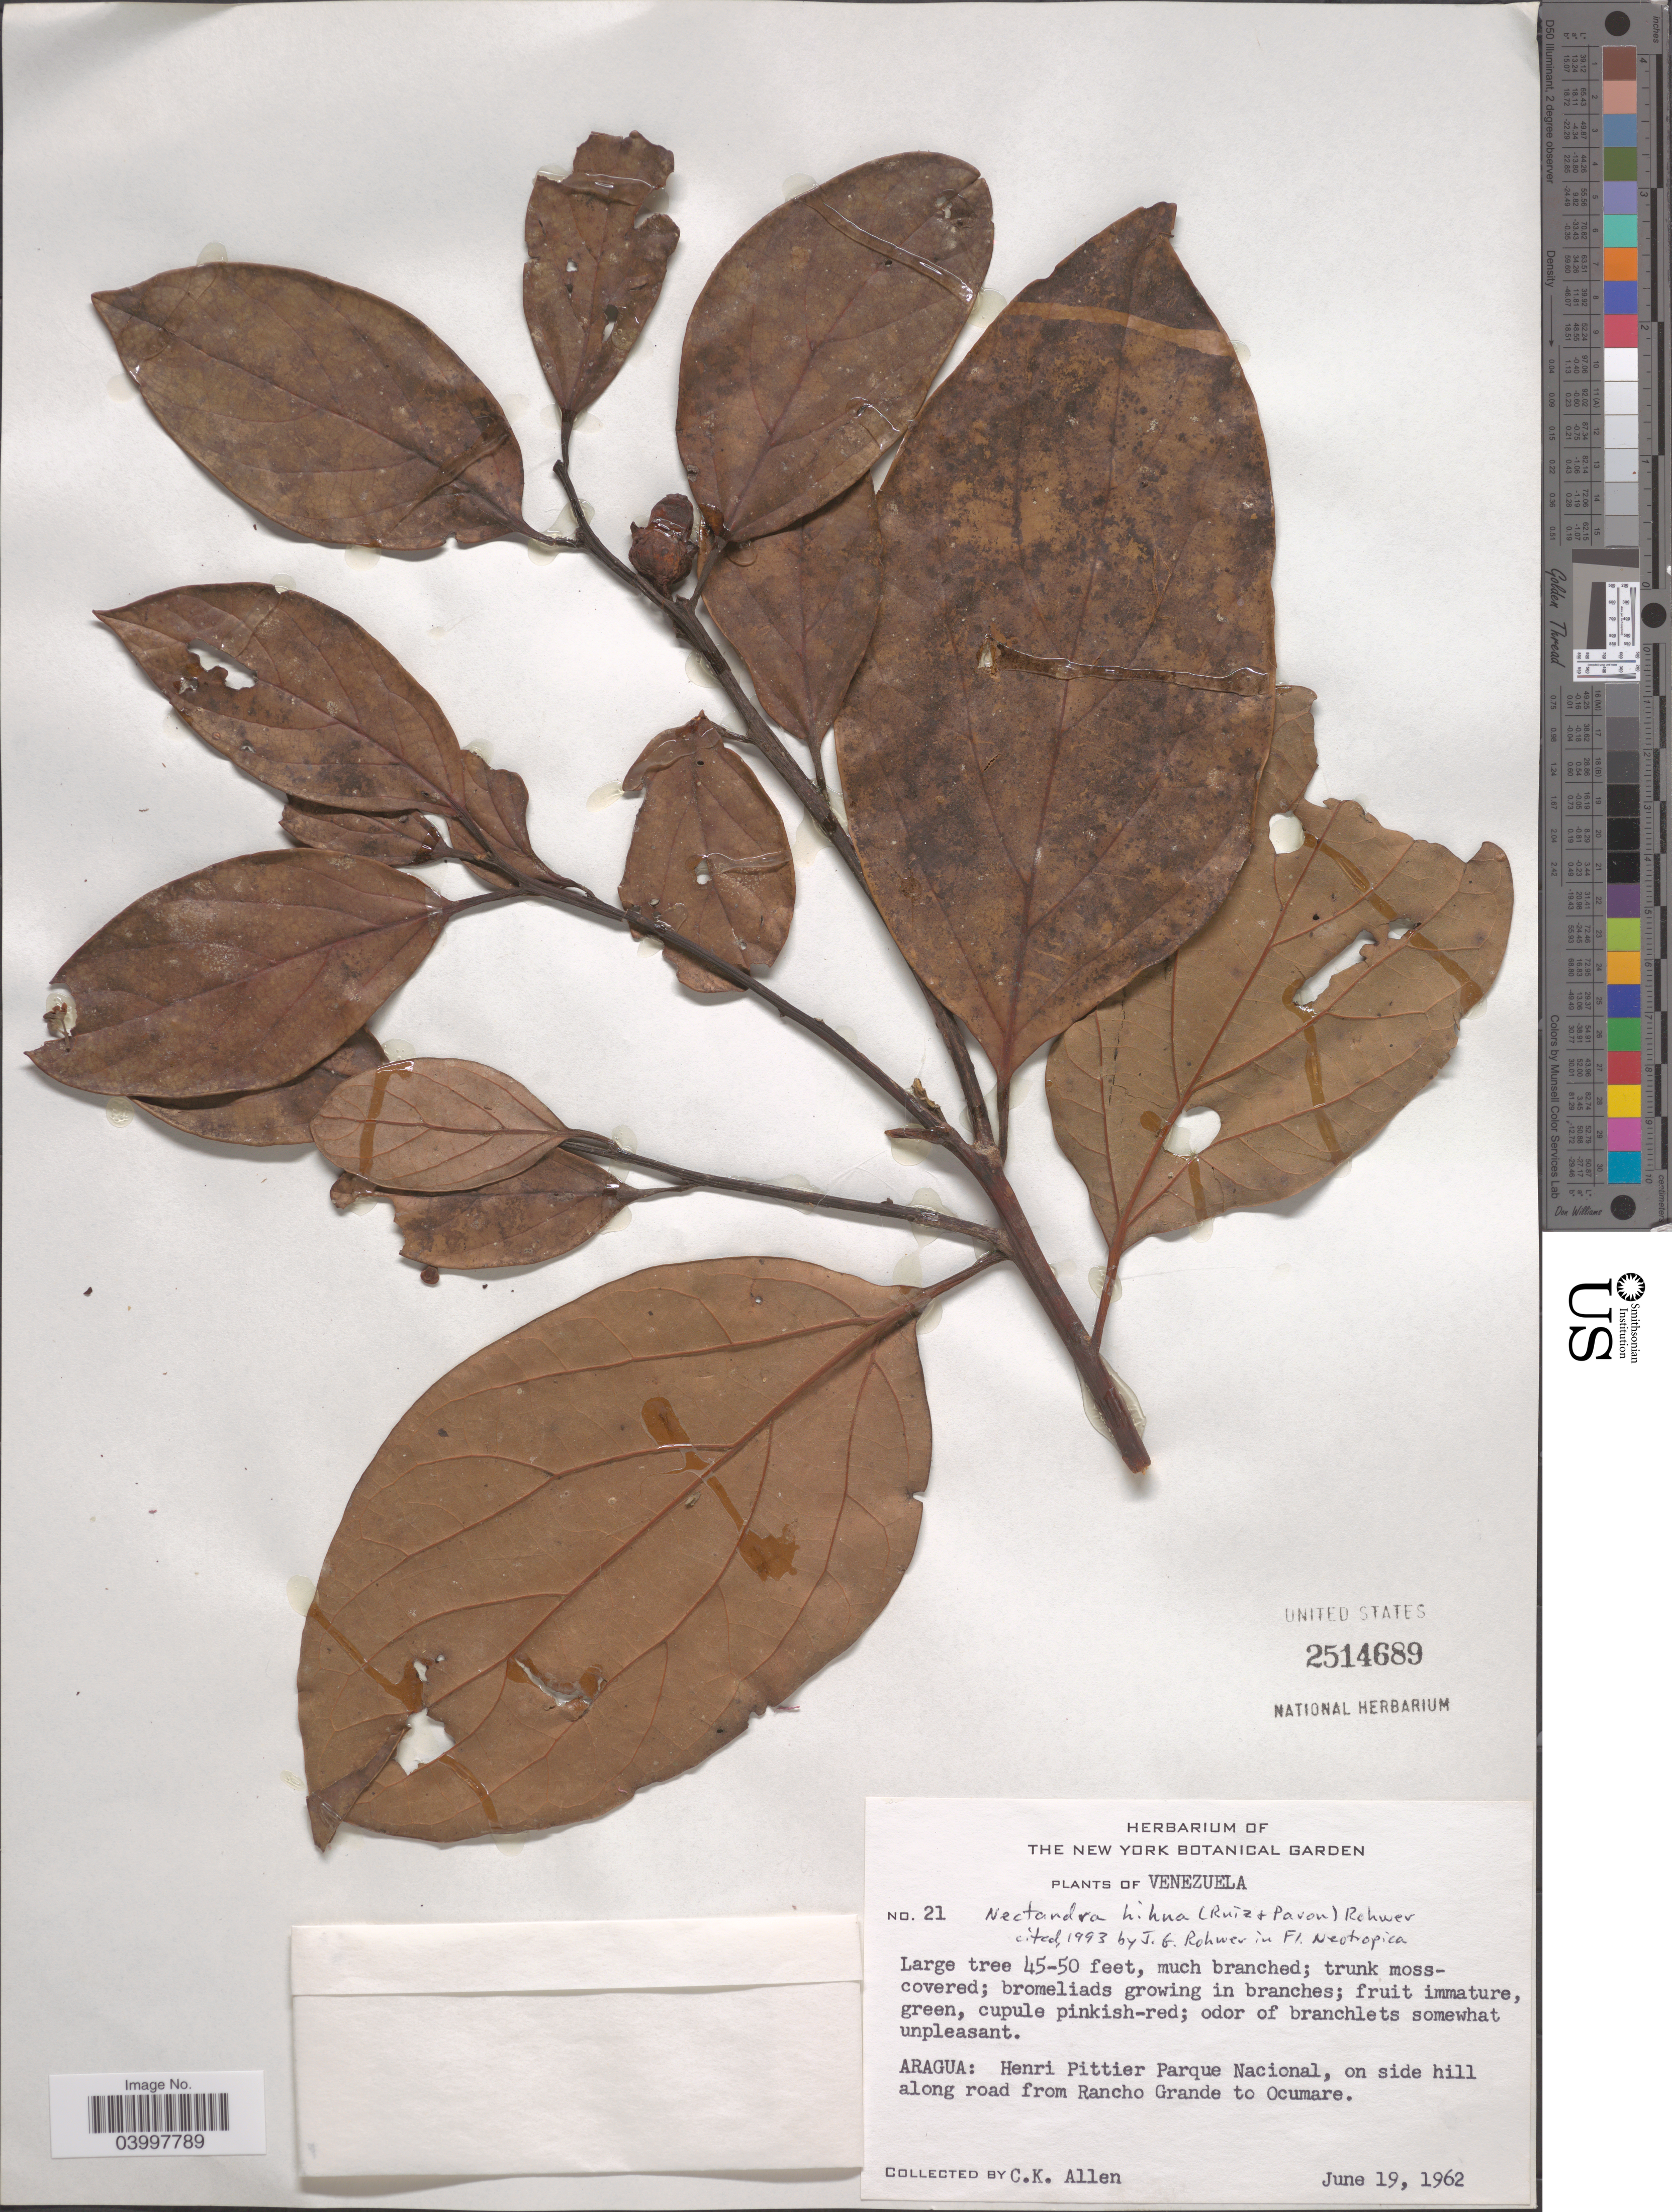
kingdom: Plantae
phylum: Tracheophyta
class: Magnoliopsida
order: Laurales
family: Lauraceae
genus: Nectandra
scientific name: Nectandra hihua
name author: (Ruiz & Pav.) Rohwer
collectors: C. K. Allen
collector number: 21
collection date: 1962-06-19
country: Venezuela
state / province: Aragua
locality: Aragua: Henri Pittier Parque Nacional, on side hill along road from Rancho Grande to Ocumare.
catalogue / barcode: US 2514689